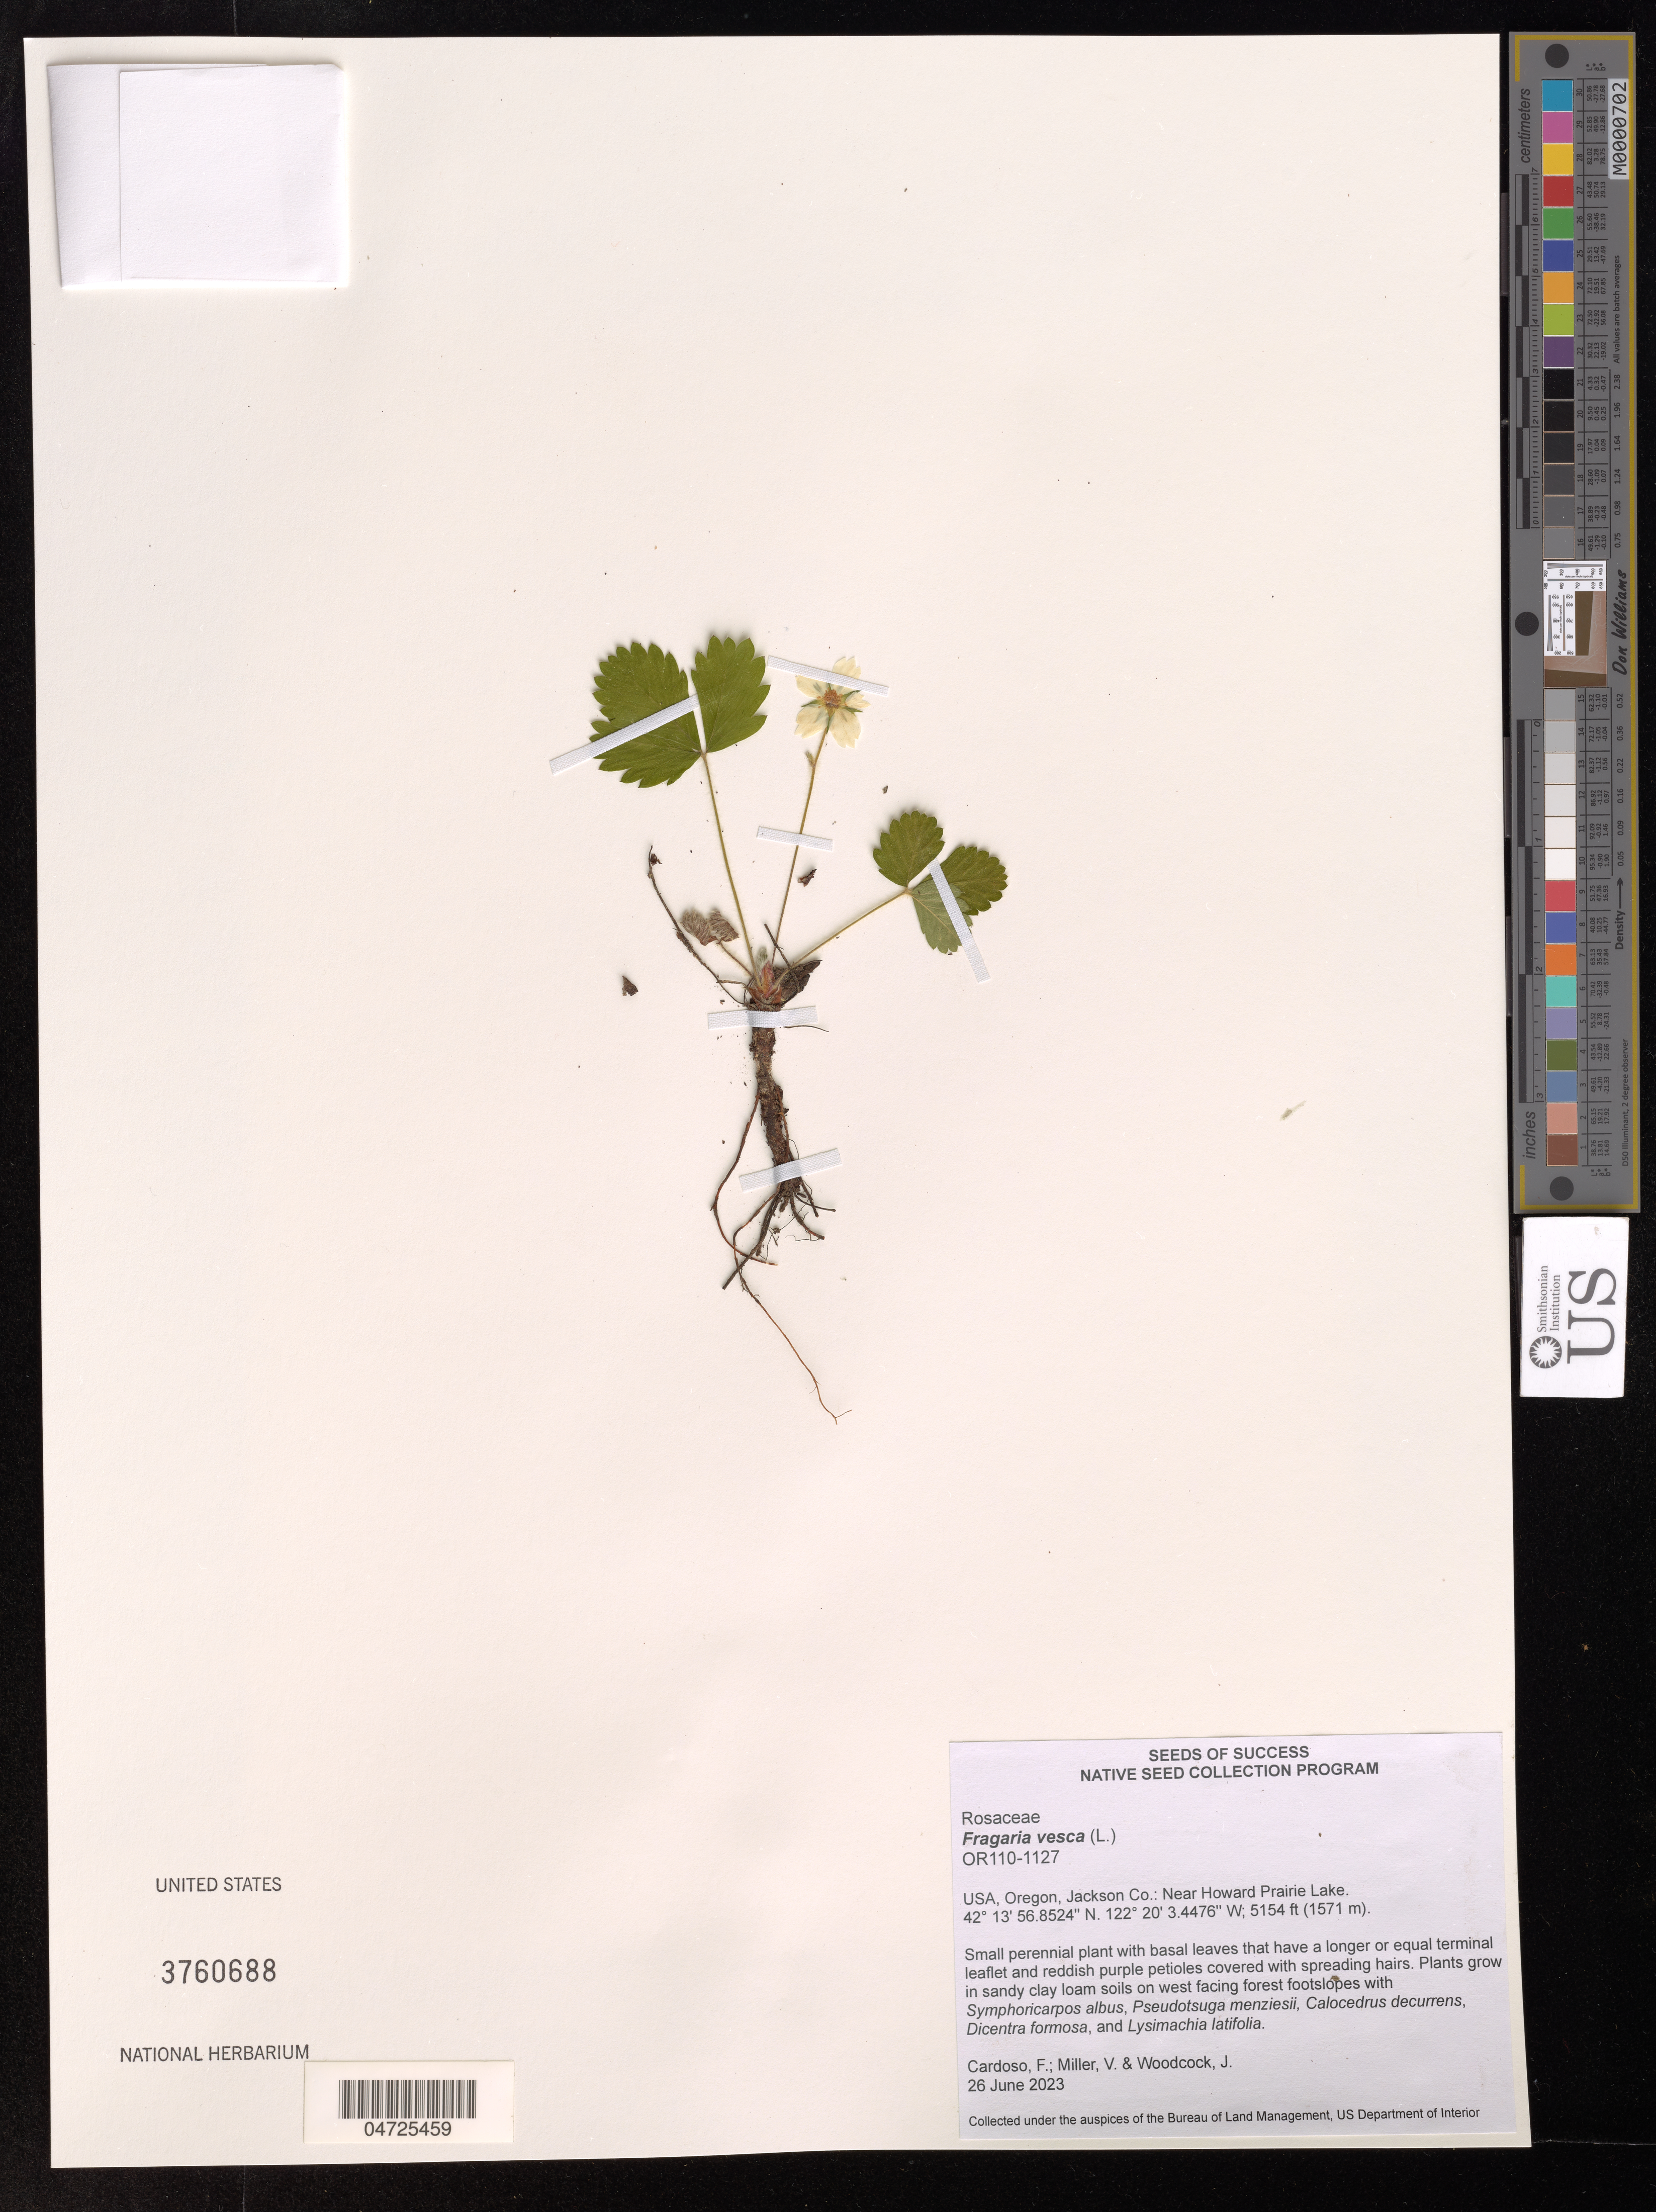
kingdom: Plantae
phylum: Tracheophyta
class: Magnoliopsida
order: Rosales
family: Rosaceae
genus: Fragaria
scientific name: Fragaria vesca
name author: L.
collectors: F. Cardoso & V. Miller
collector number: OR110-1127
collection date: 2023-06-26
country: United States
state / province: Oregon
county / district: Jackson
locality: Jackson Co.: Near Howard Prairie Lake.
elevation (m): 1571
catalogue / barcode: US 3760688